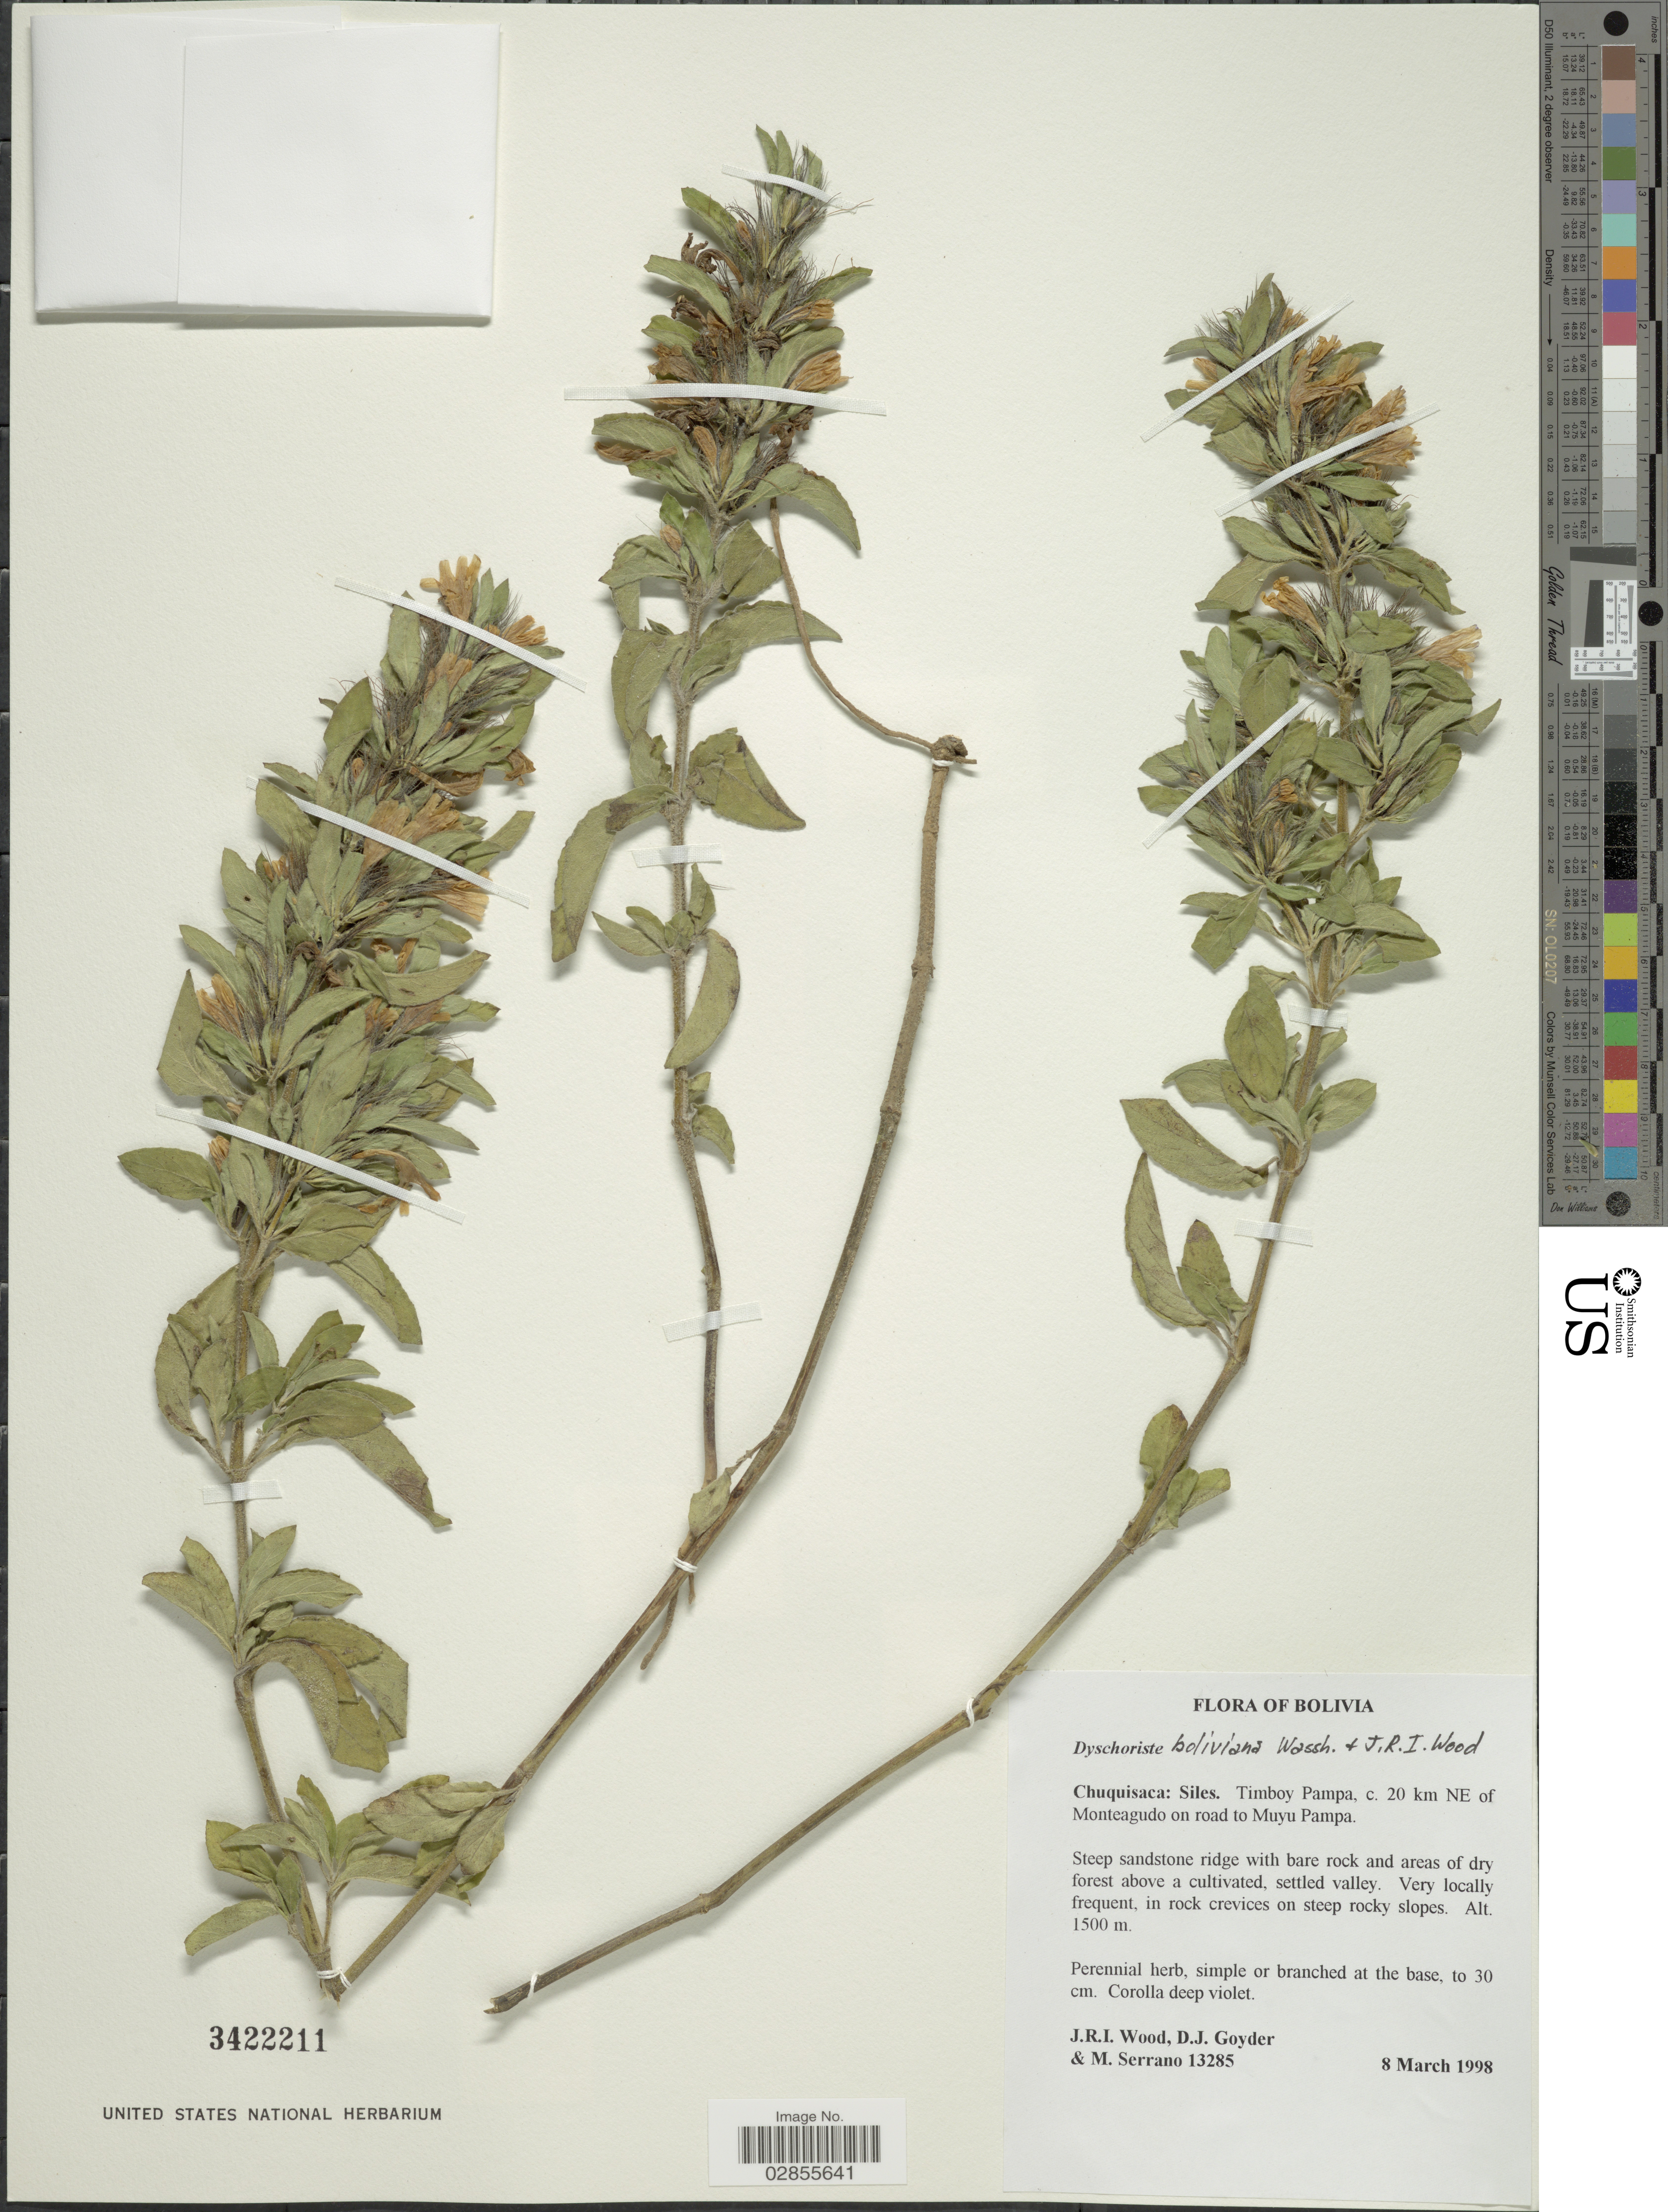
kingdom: Plantae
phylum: Tracheophyta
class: Magnoliopsida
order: Lamiales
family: Acanthaceae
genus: Dyschoriste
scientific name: Dyschoriste boliviana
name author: Wassh. & J.R.I. Wood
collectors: J. R. I. Wood, D. Goyder & M. Serrano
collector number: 13285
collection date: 1998-03-08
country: Bolivia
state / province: Chuquisaca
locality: Siles. Timboy Pampa, c.20km NE of Monteagudo on road to Muyu Pampa.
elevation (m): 1500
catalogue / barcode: US 3422211